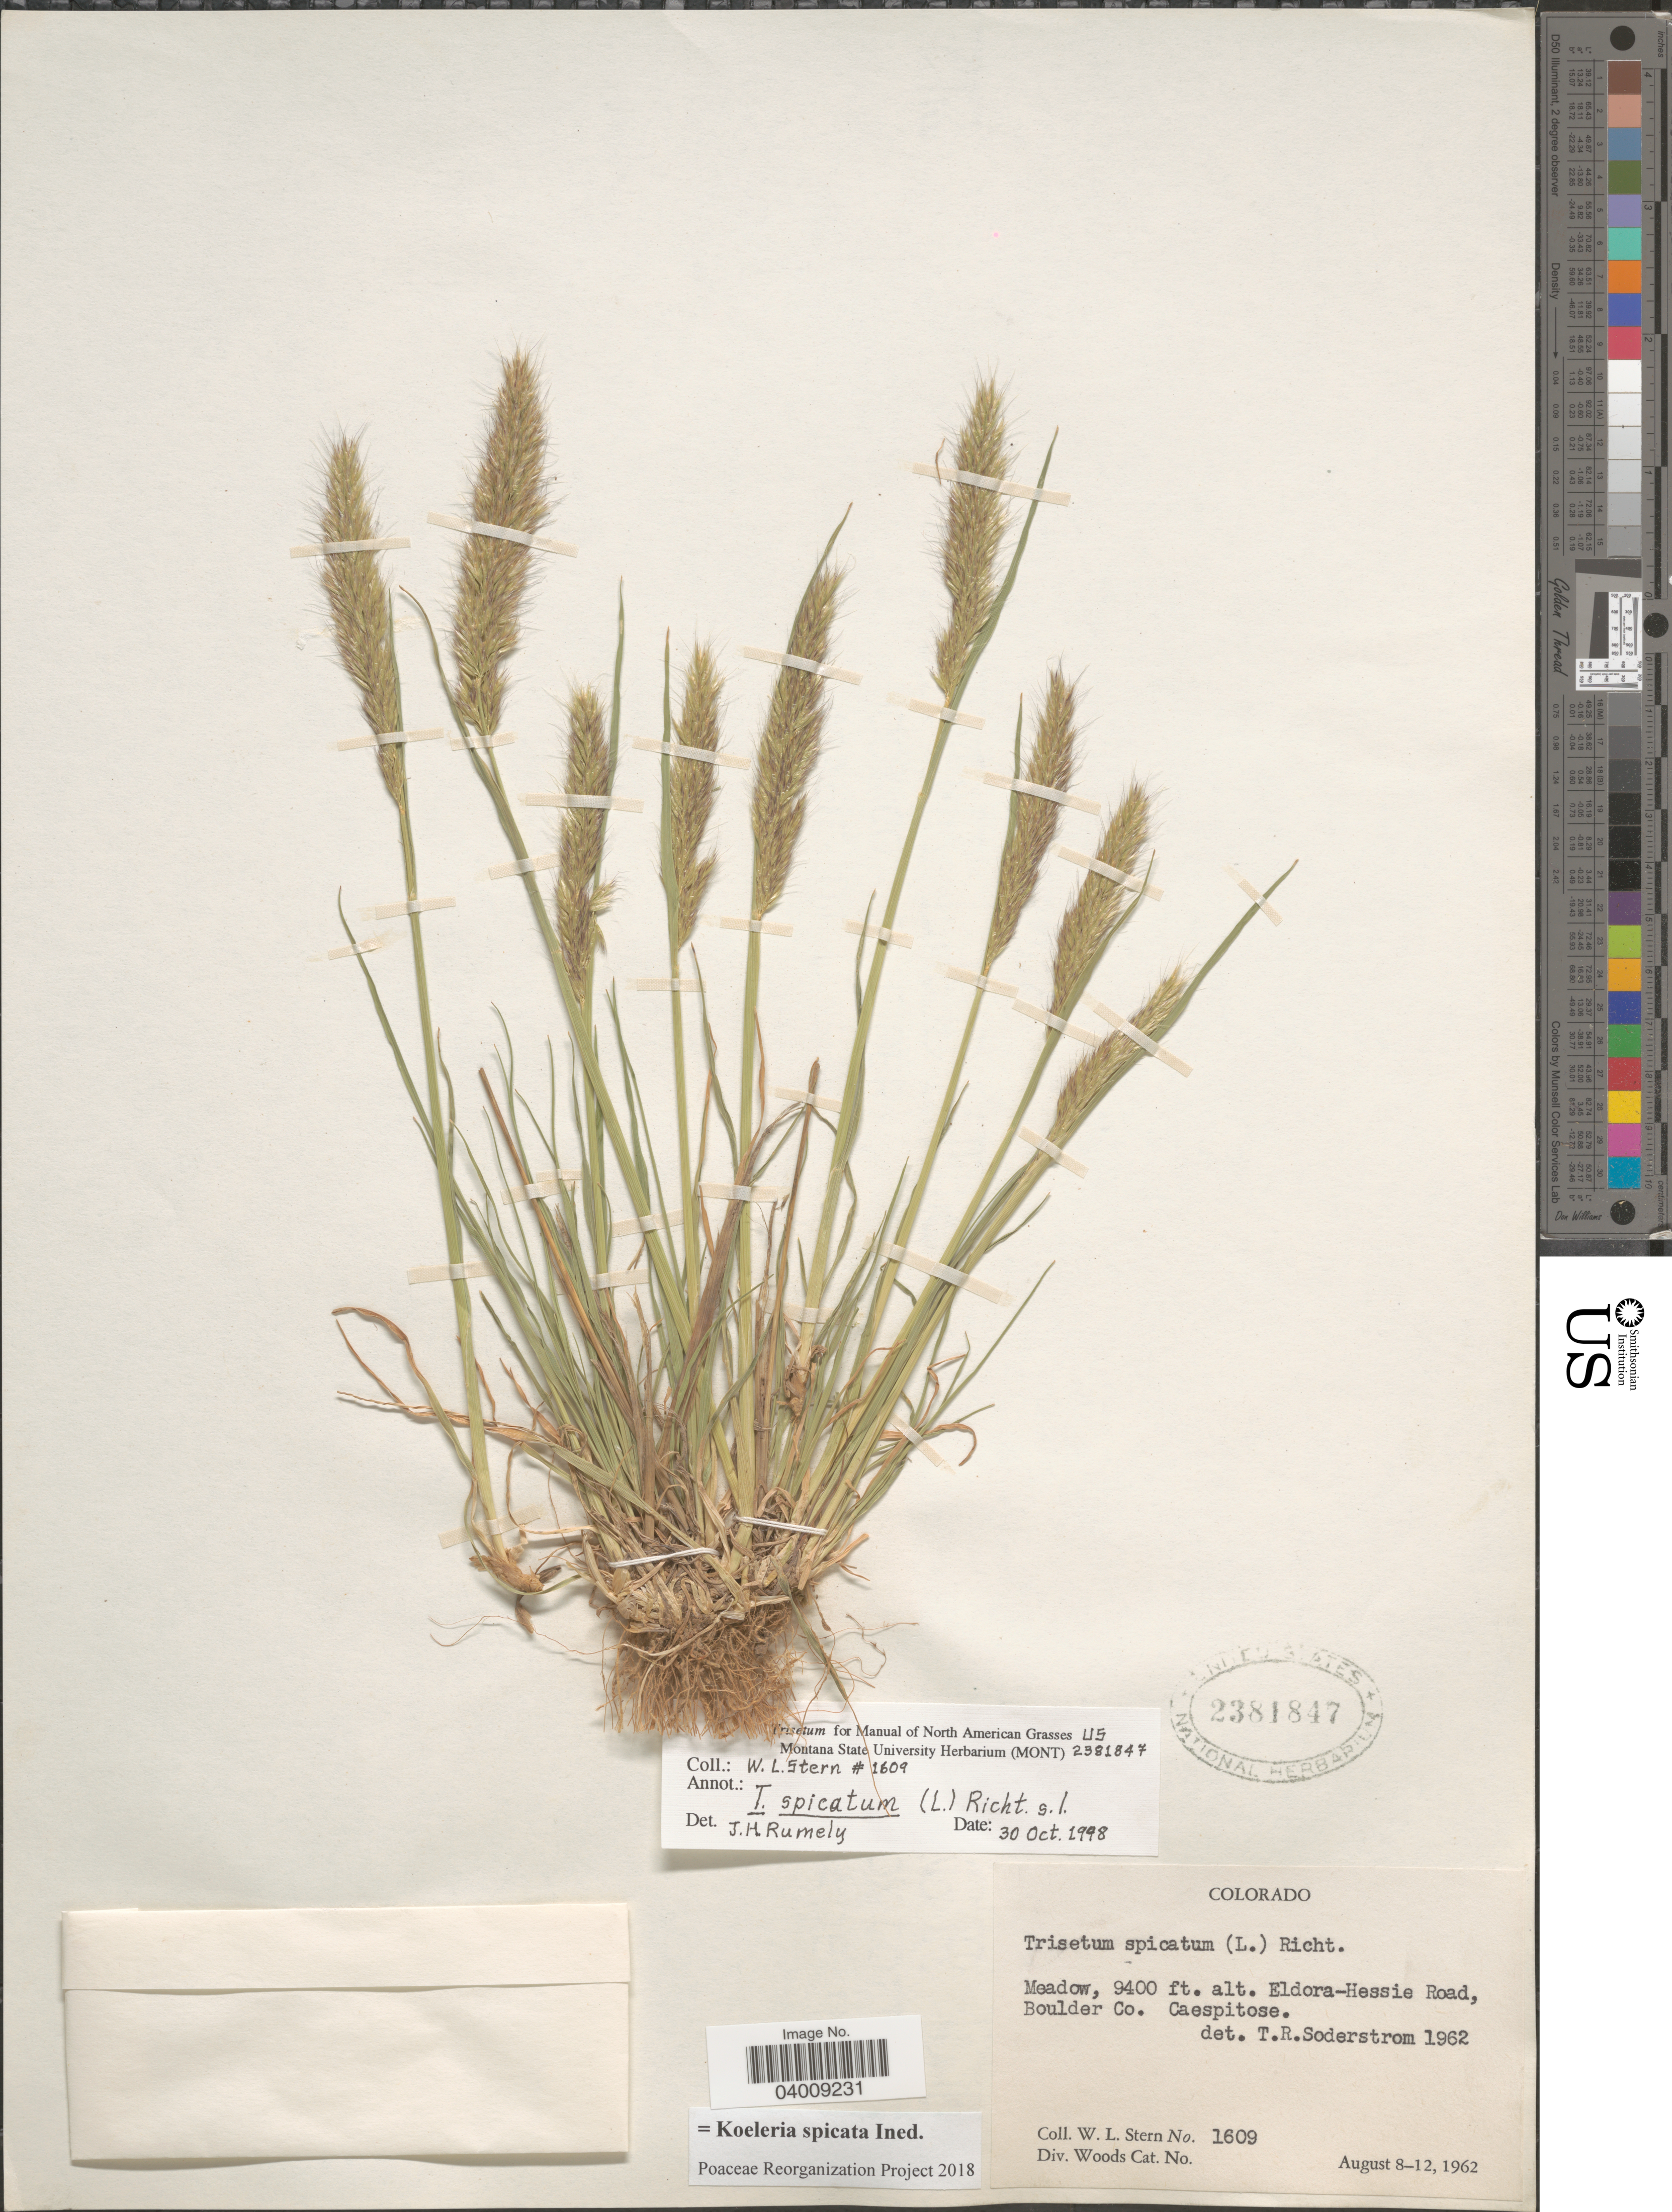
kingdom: Plantae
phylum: Tracheophyta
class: Liliopsida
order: Poales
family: Poaceae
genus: Koeleria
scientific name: Koeleria spicata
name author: (L.) Barberá et al.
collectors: W. L. Stern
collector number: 1609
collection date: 1962-08-08/1962-08-12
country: United States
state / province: Colorado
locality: Meadow. Eldora-Hessie Road, Boulder Co.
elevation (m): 2865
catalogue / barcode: US 2381847